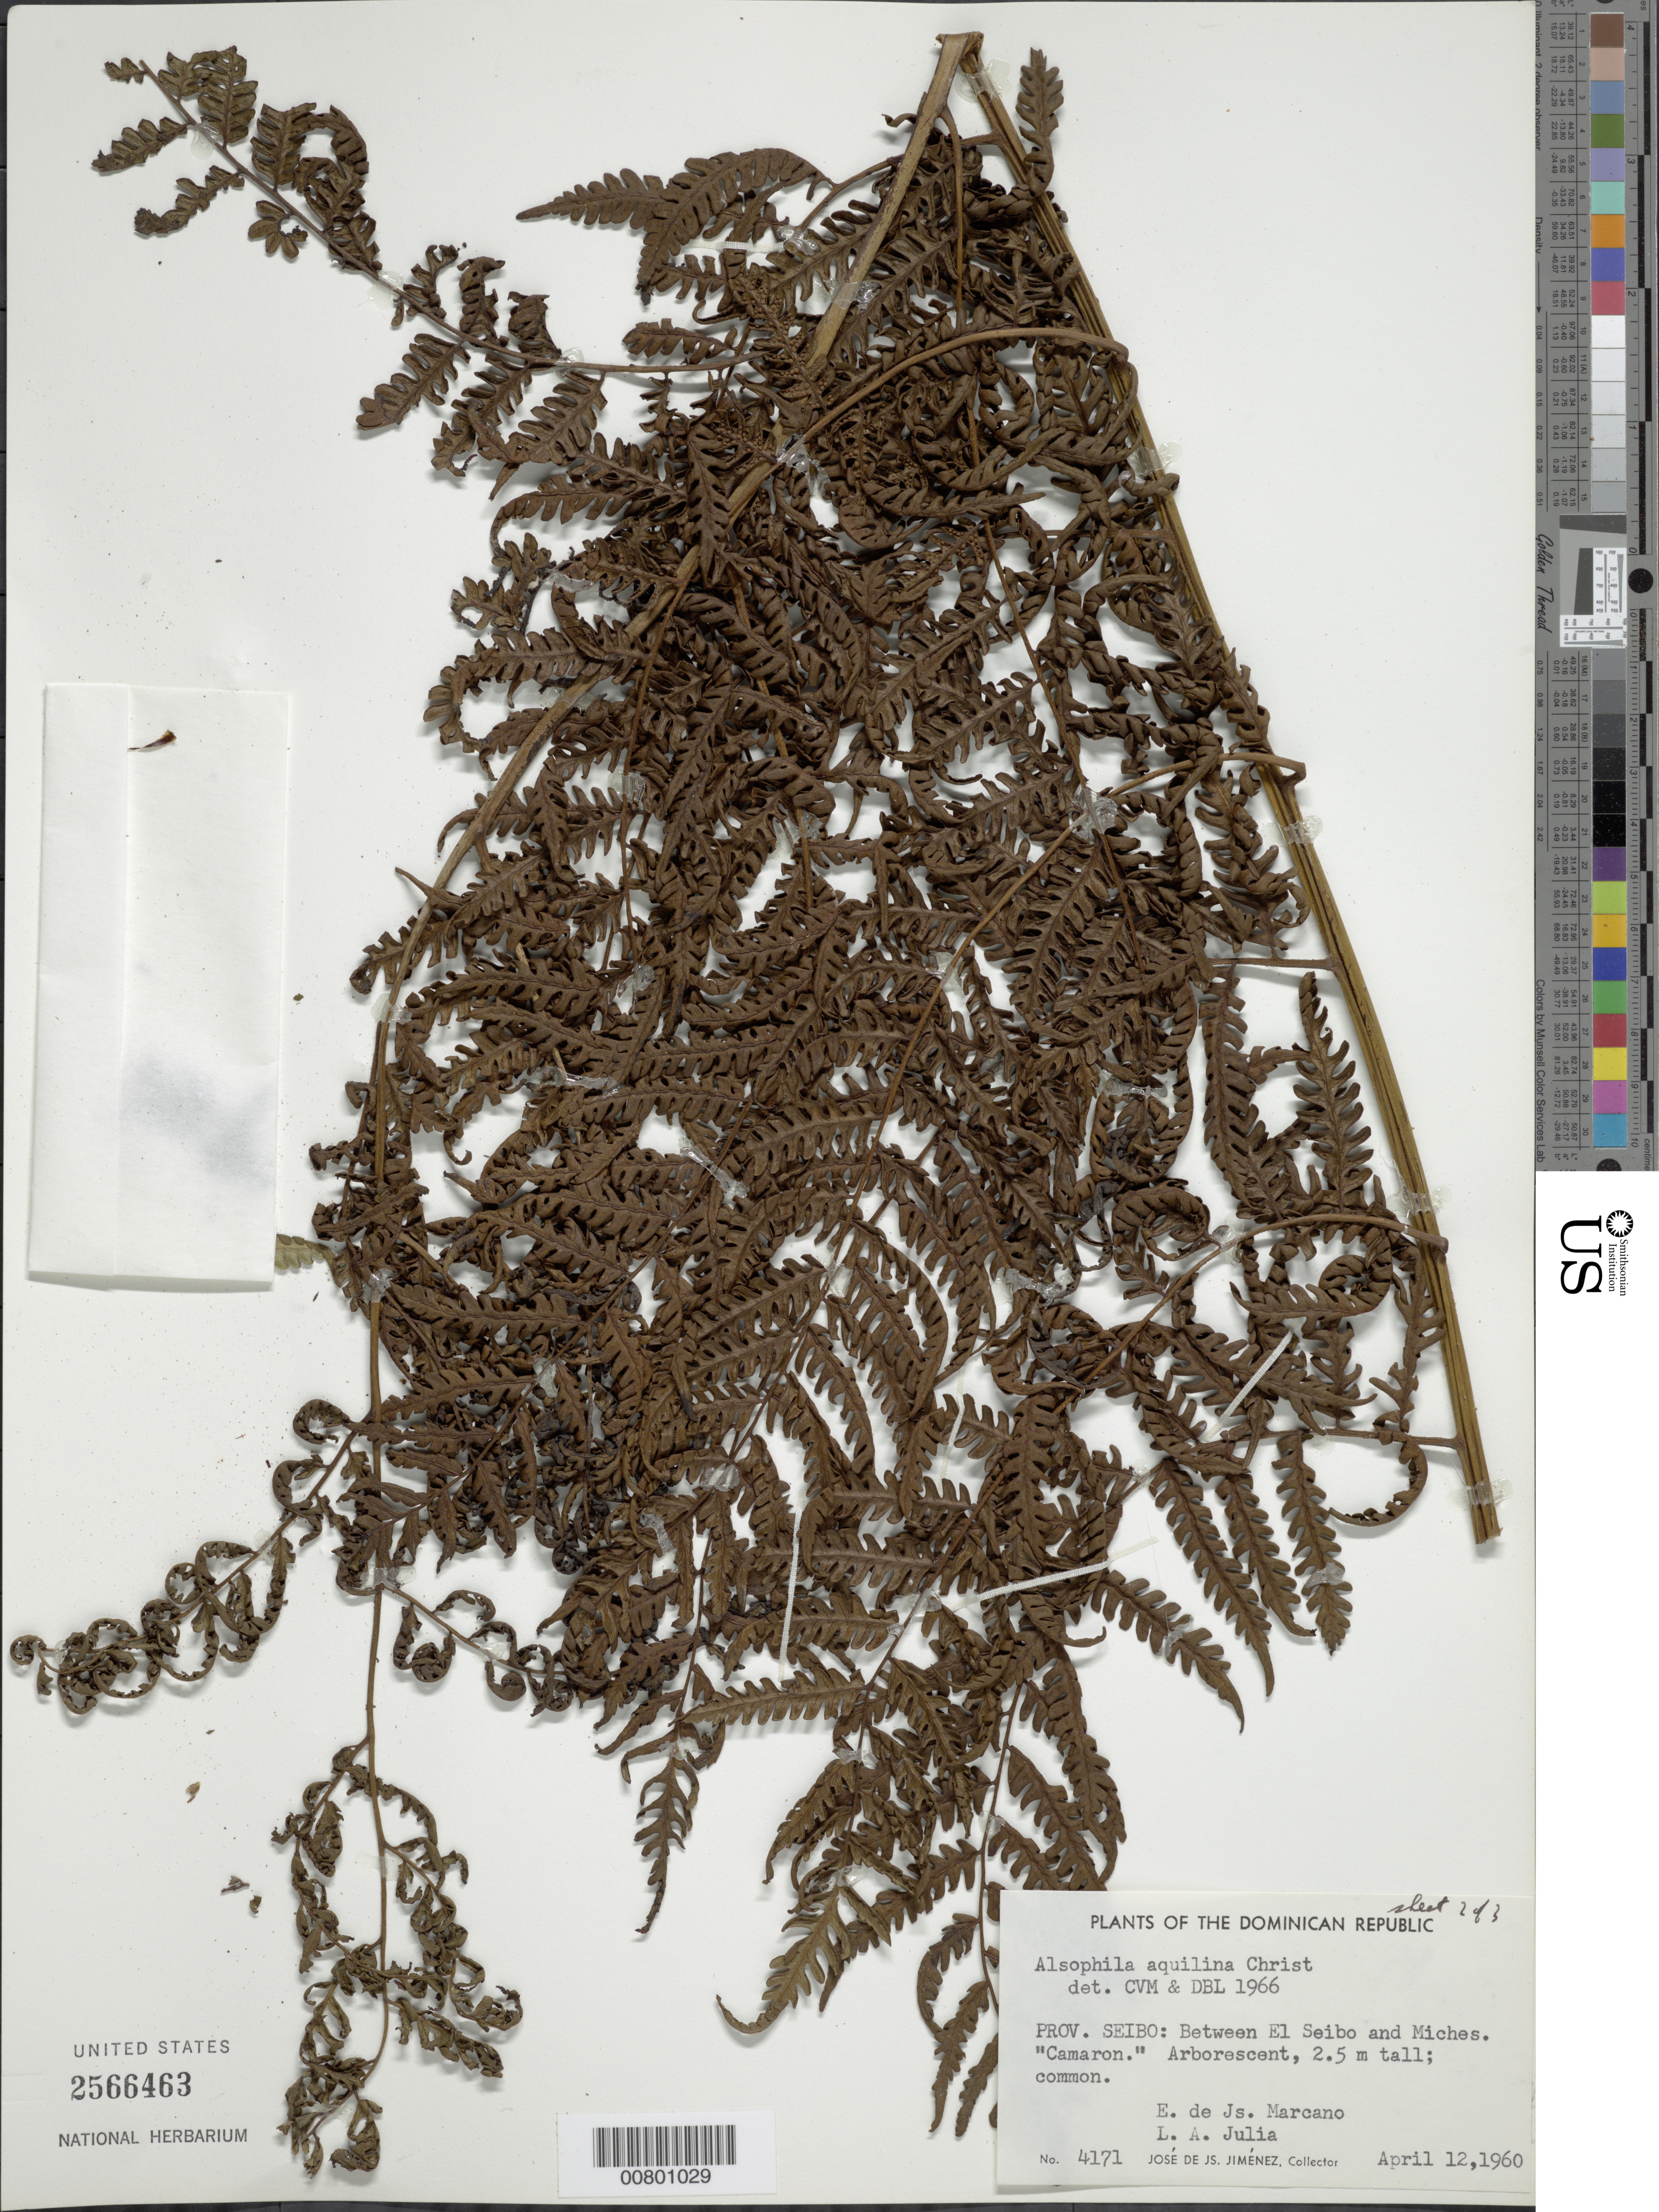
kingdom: Plantae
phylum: Tracheophyta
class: Polypodiopsida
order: Cyatheales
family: Cyatheaceae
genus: Cyathea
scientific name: Cyathea parvula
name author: (Jenman) Domin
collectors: J. J. Jiménez, L. Ariza-Julia & E. J. Marcano F.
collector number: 4171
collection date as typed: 12 Apr 1960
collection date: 1960-04-12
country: Dominican Republic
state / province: El Seibo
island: Hispaniola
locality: El Seibo to Miches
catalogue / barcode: US 2566463